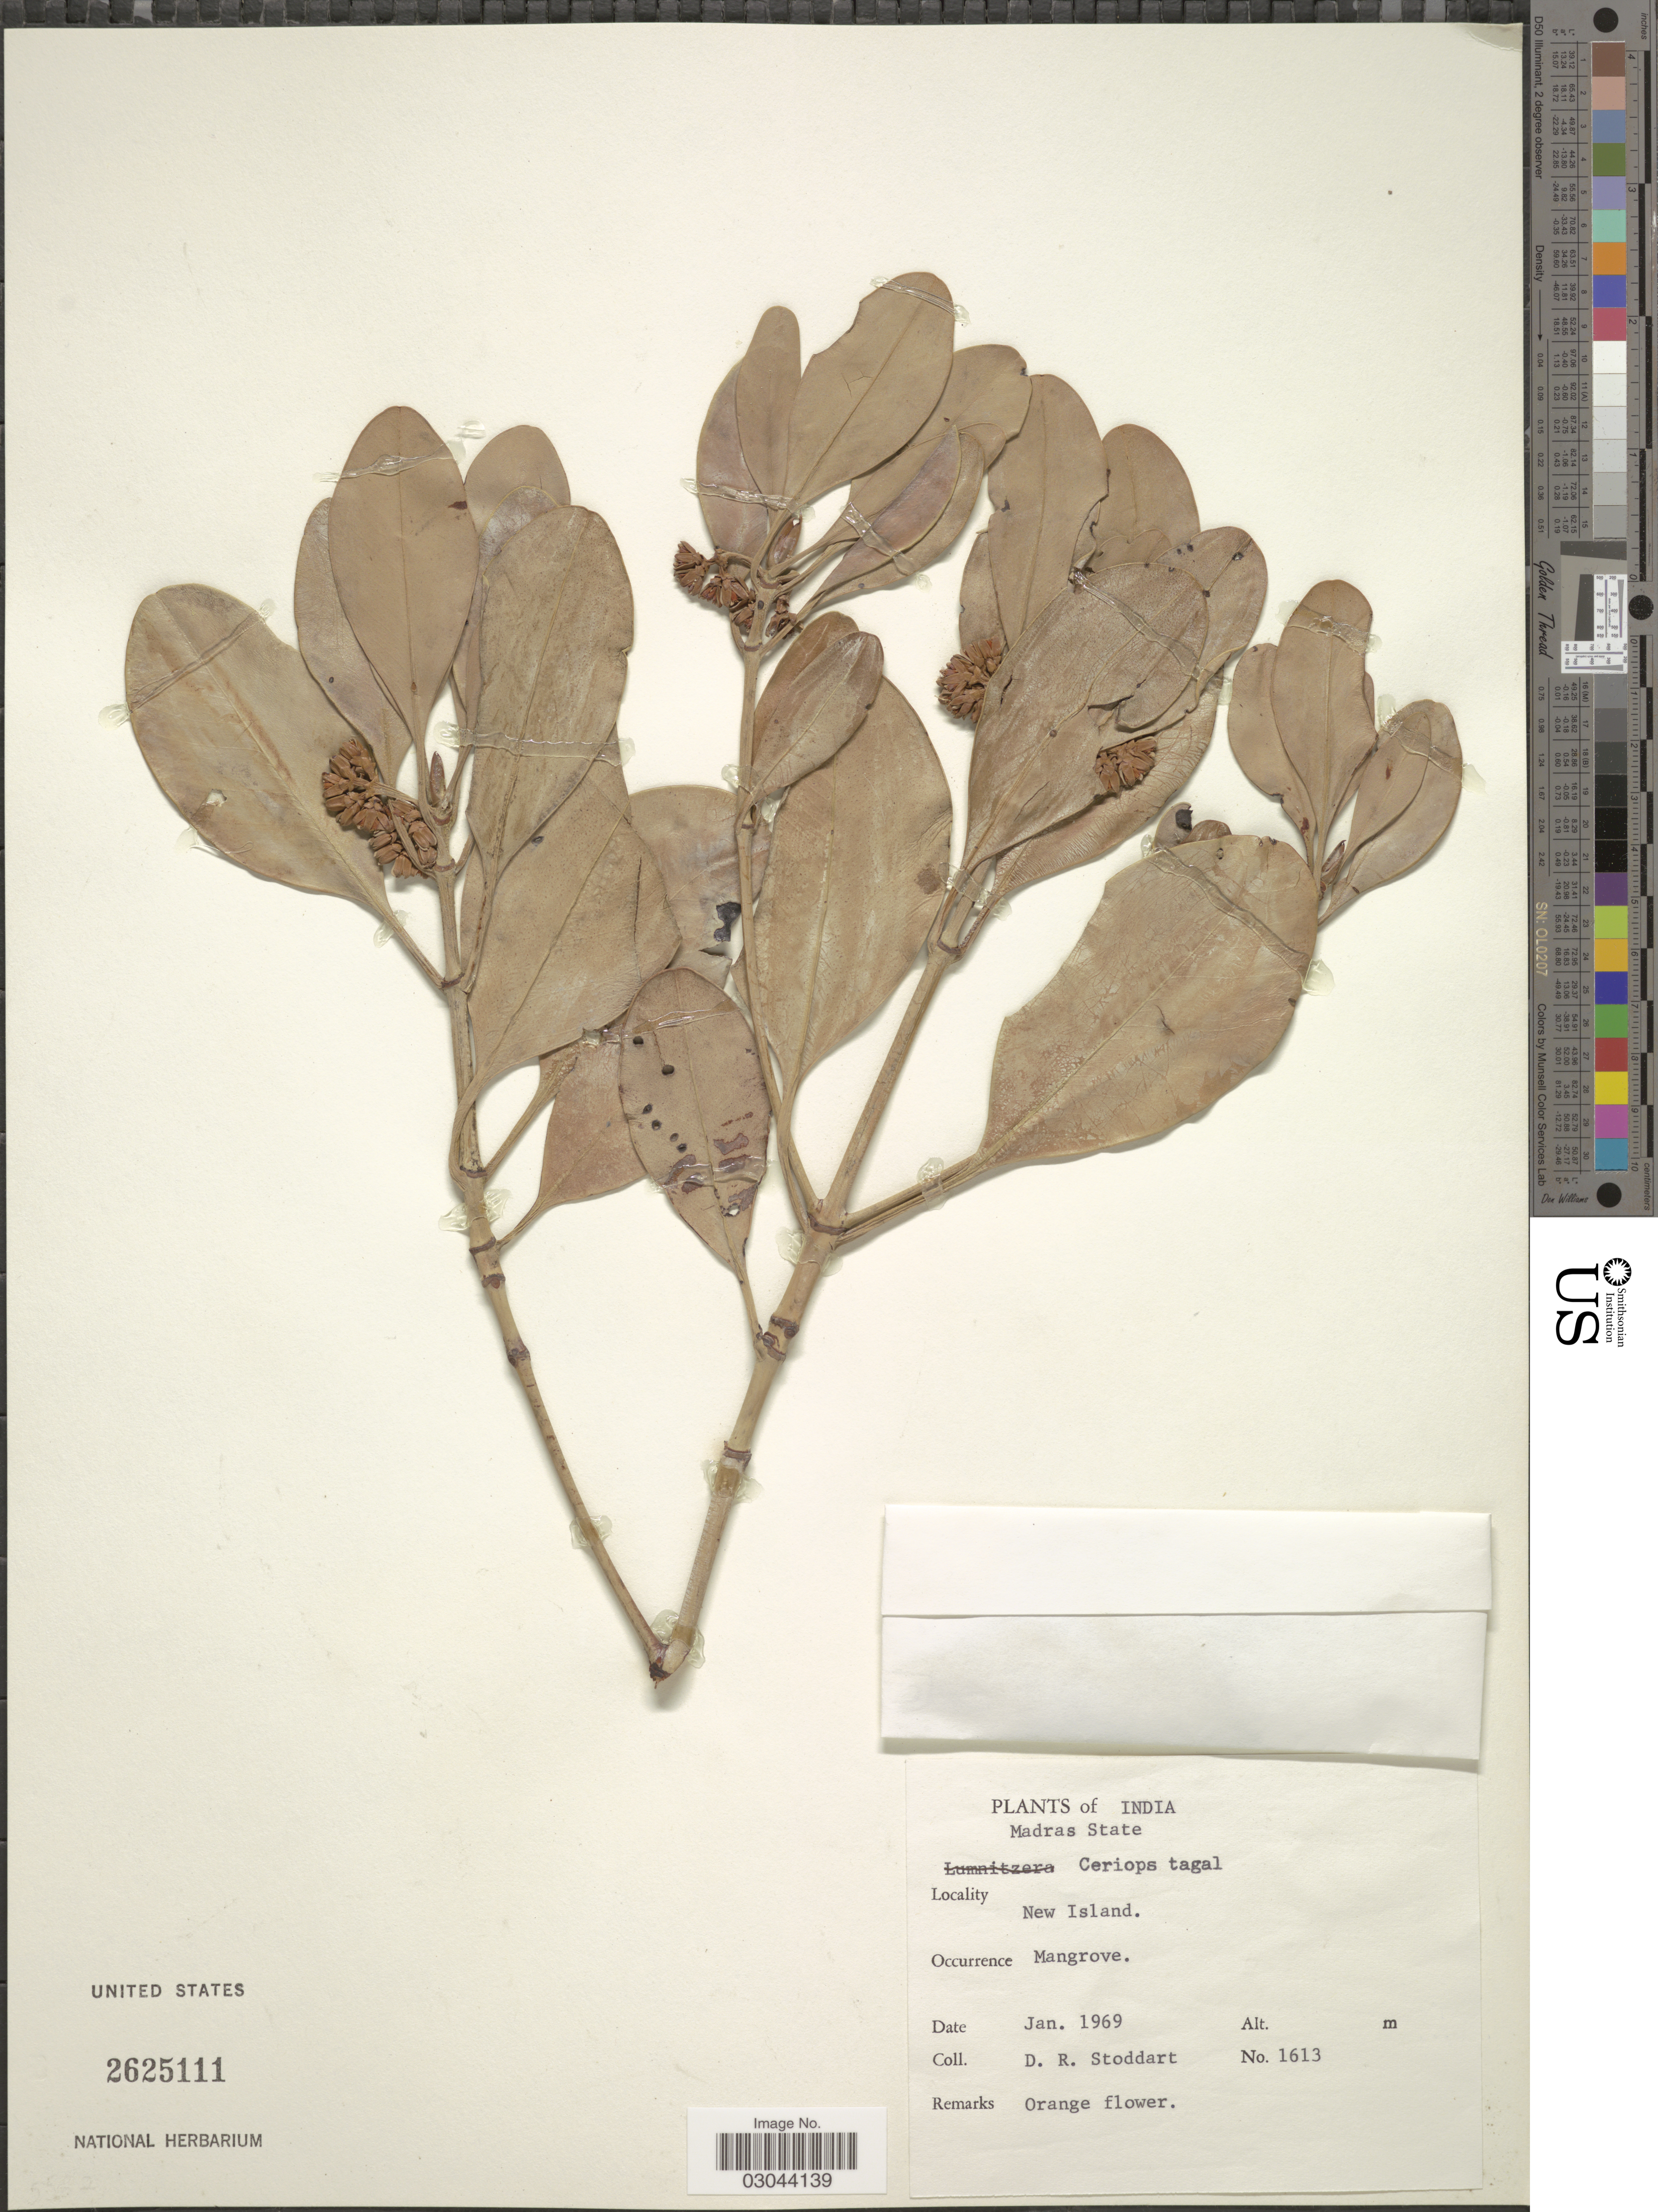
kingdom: Plantae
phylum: Tracheophyta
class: Magnoliopsida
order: Malpighiales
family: Rhizophoraceae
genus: Ceriops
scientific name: Ceriops tagal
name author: (Perr.) C.B. Rob.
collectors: D. R. Stoddart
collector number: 1613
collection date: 1969-01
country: India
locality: Madras State. New Island.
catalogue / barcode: US 2625111